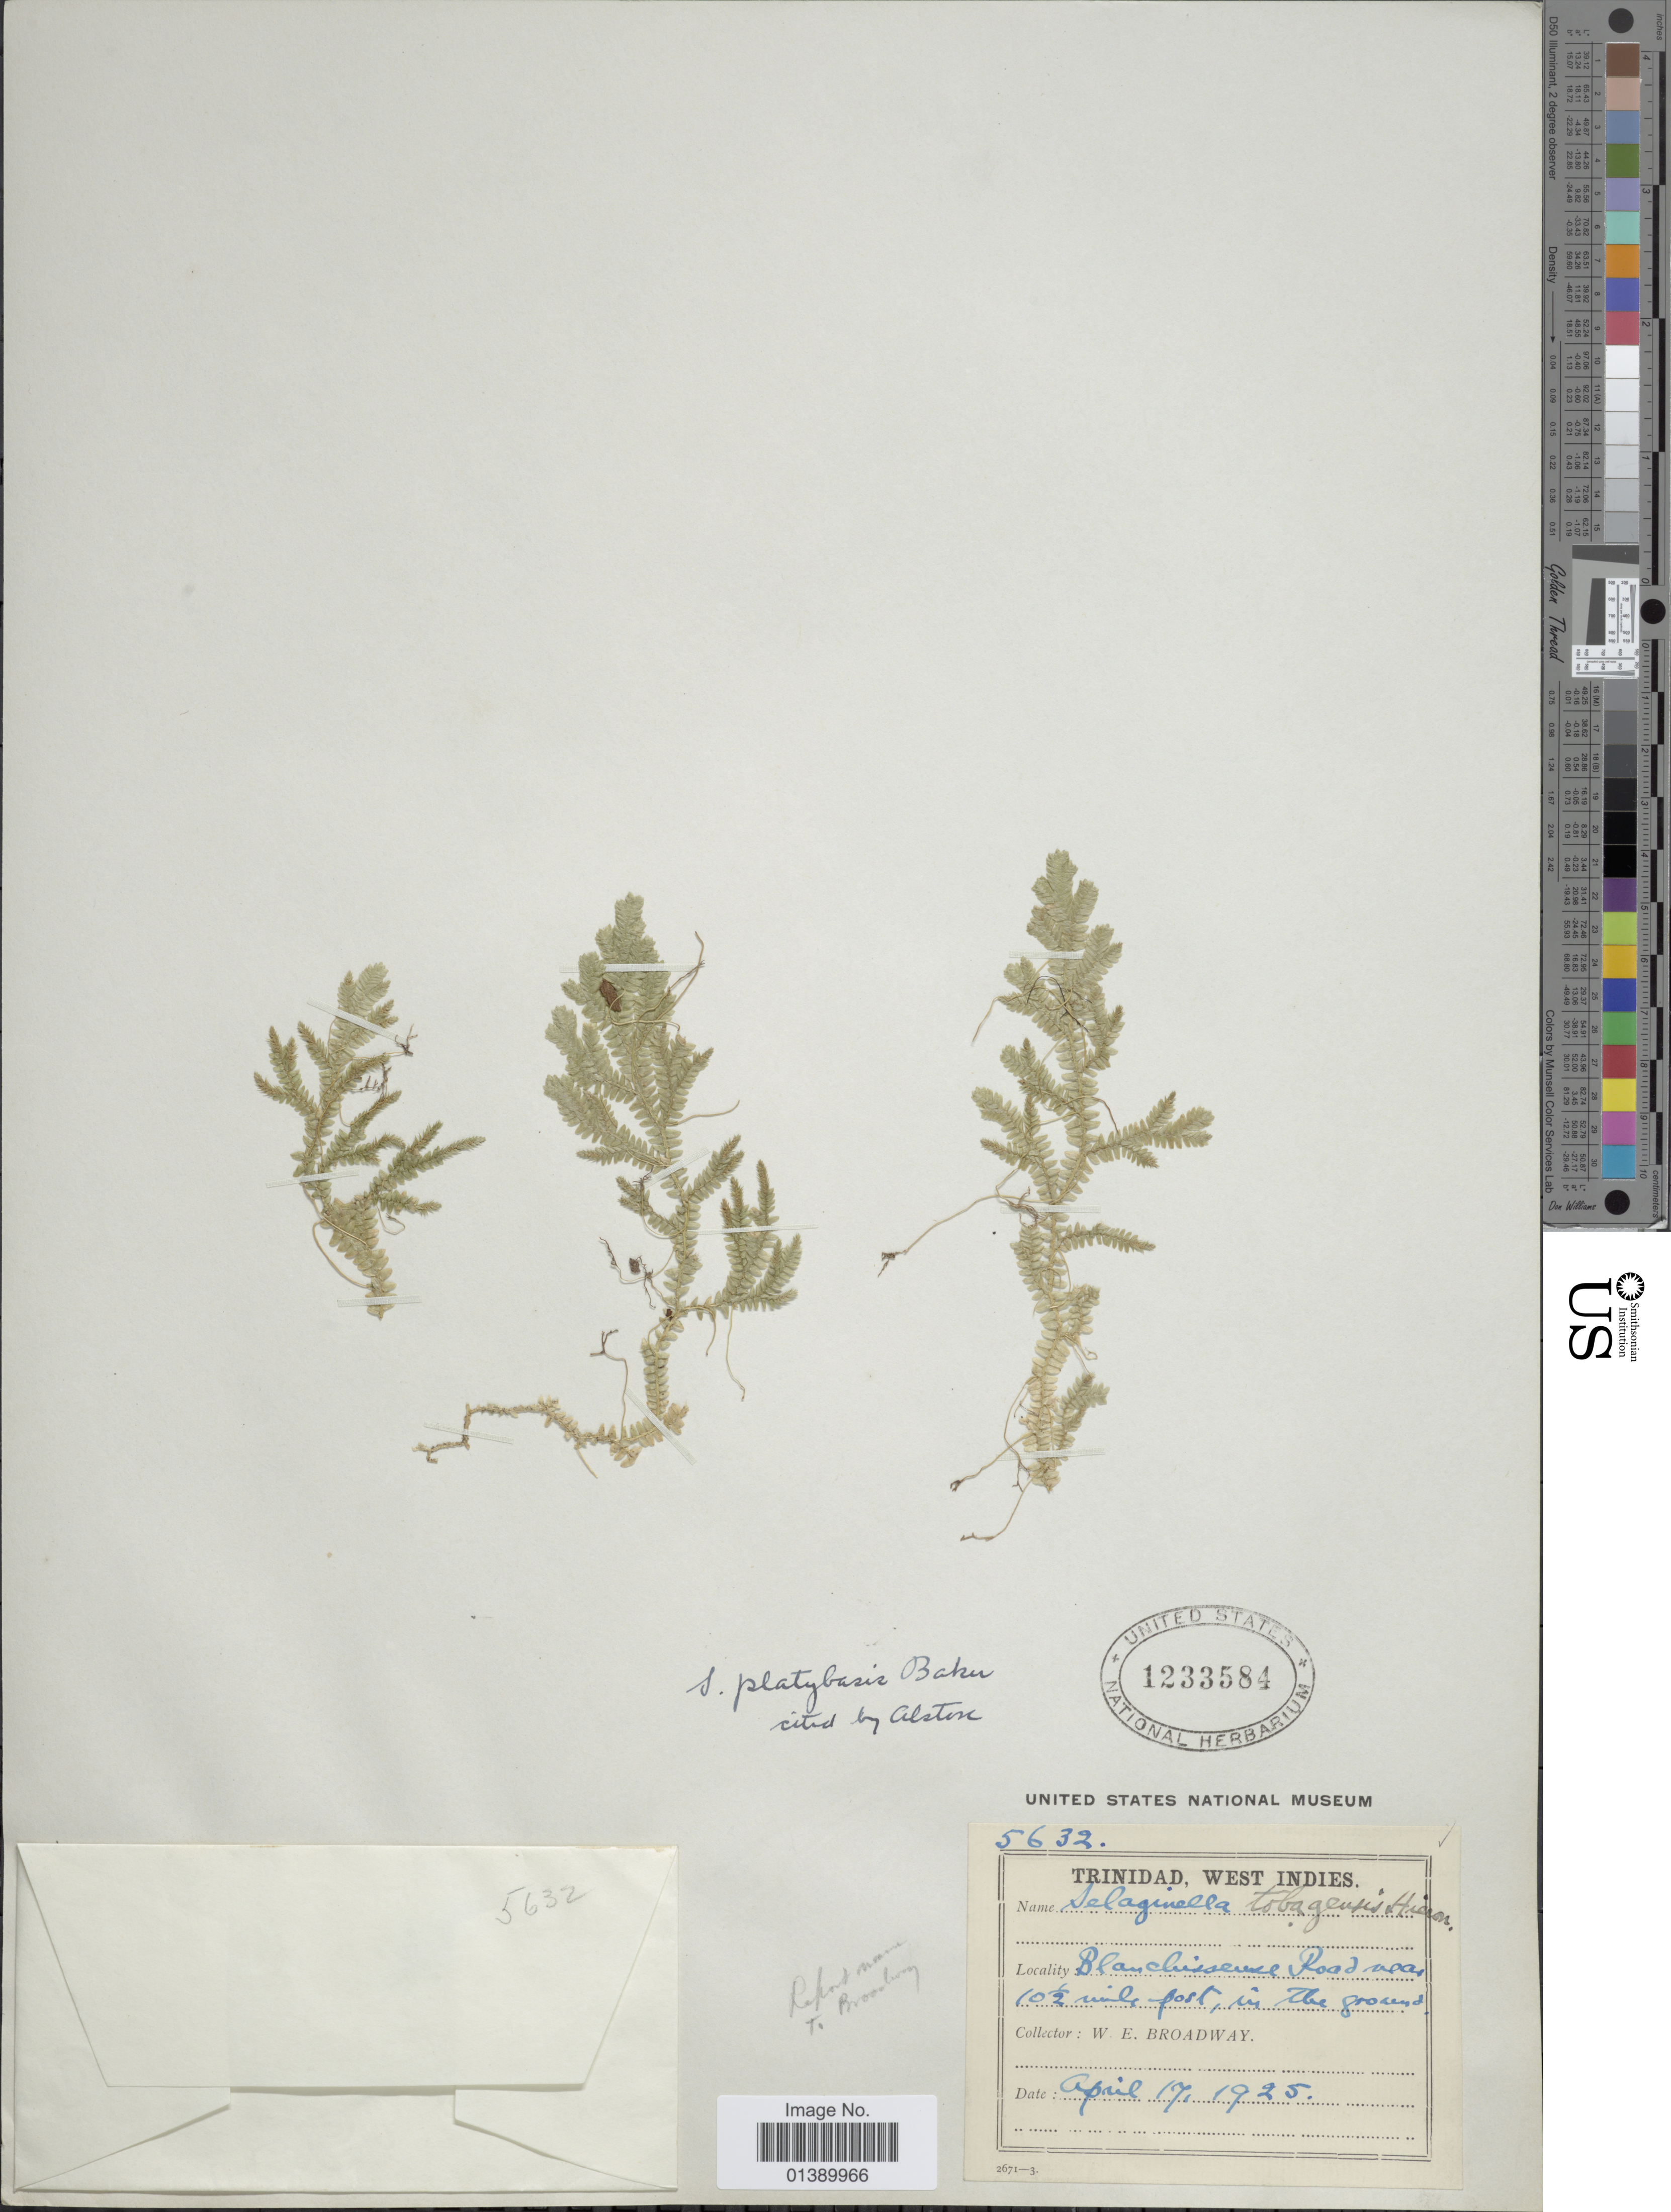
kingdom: Plantae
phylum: Tracheophyta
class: Lycopodiopsida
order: Selaginellales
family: Selaginellaceae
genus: Selaginella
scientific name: Selaginella producta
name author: Baker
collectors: W. E. Broadway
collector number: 5632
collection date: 1925-04-17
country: Trinidad and Tobago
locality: Trinidad, West Indies, Blanchisseuse Road near 10½ mile post, in the ground.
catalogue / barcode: US 1233584